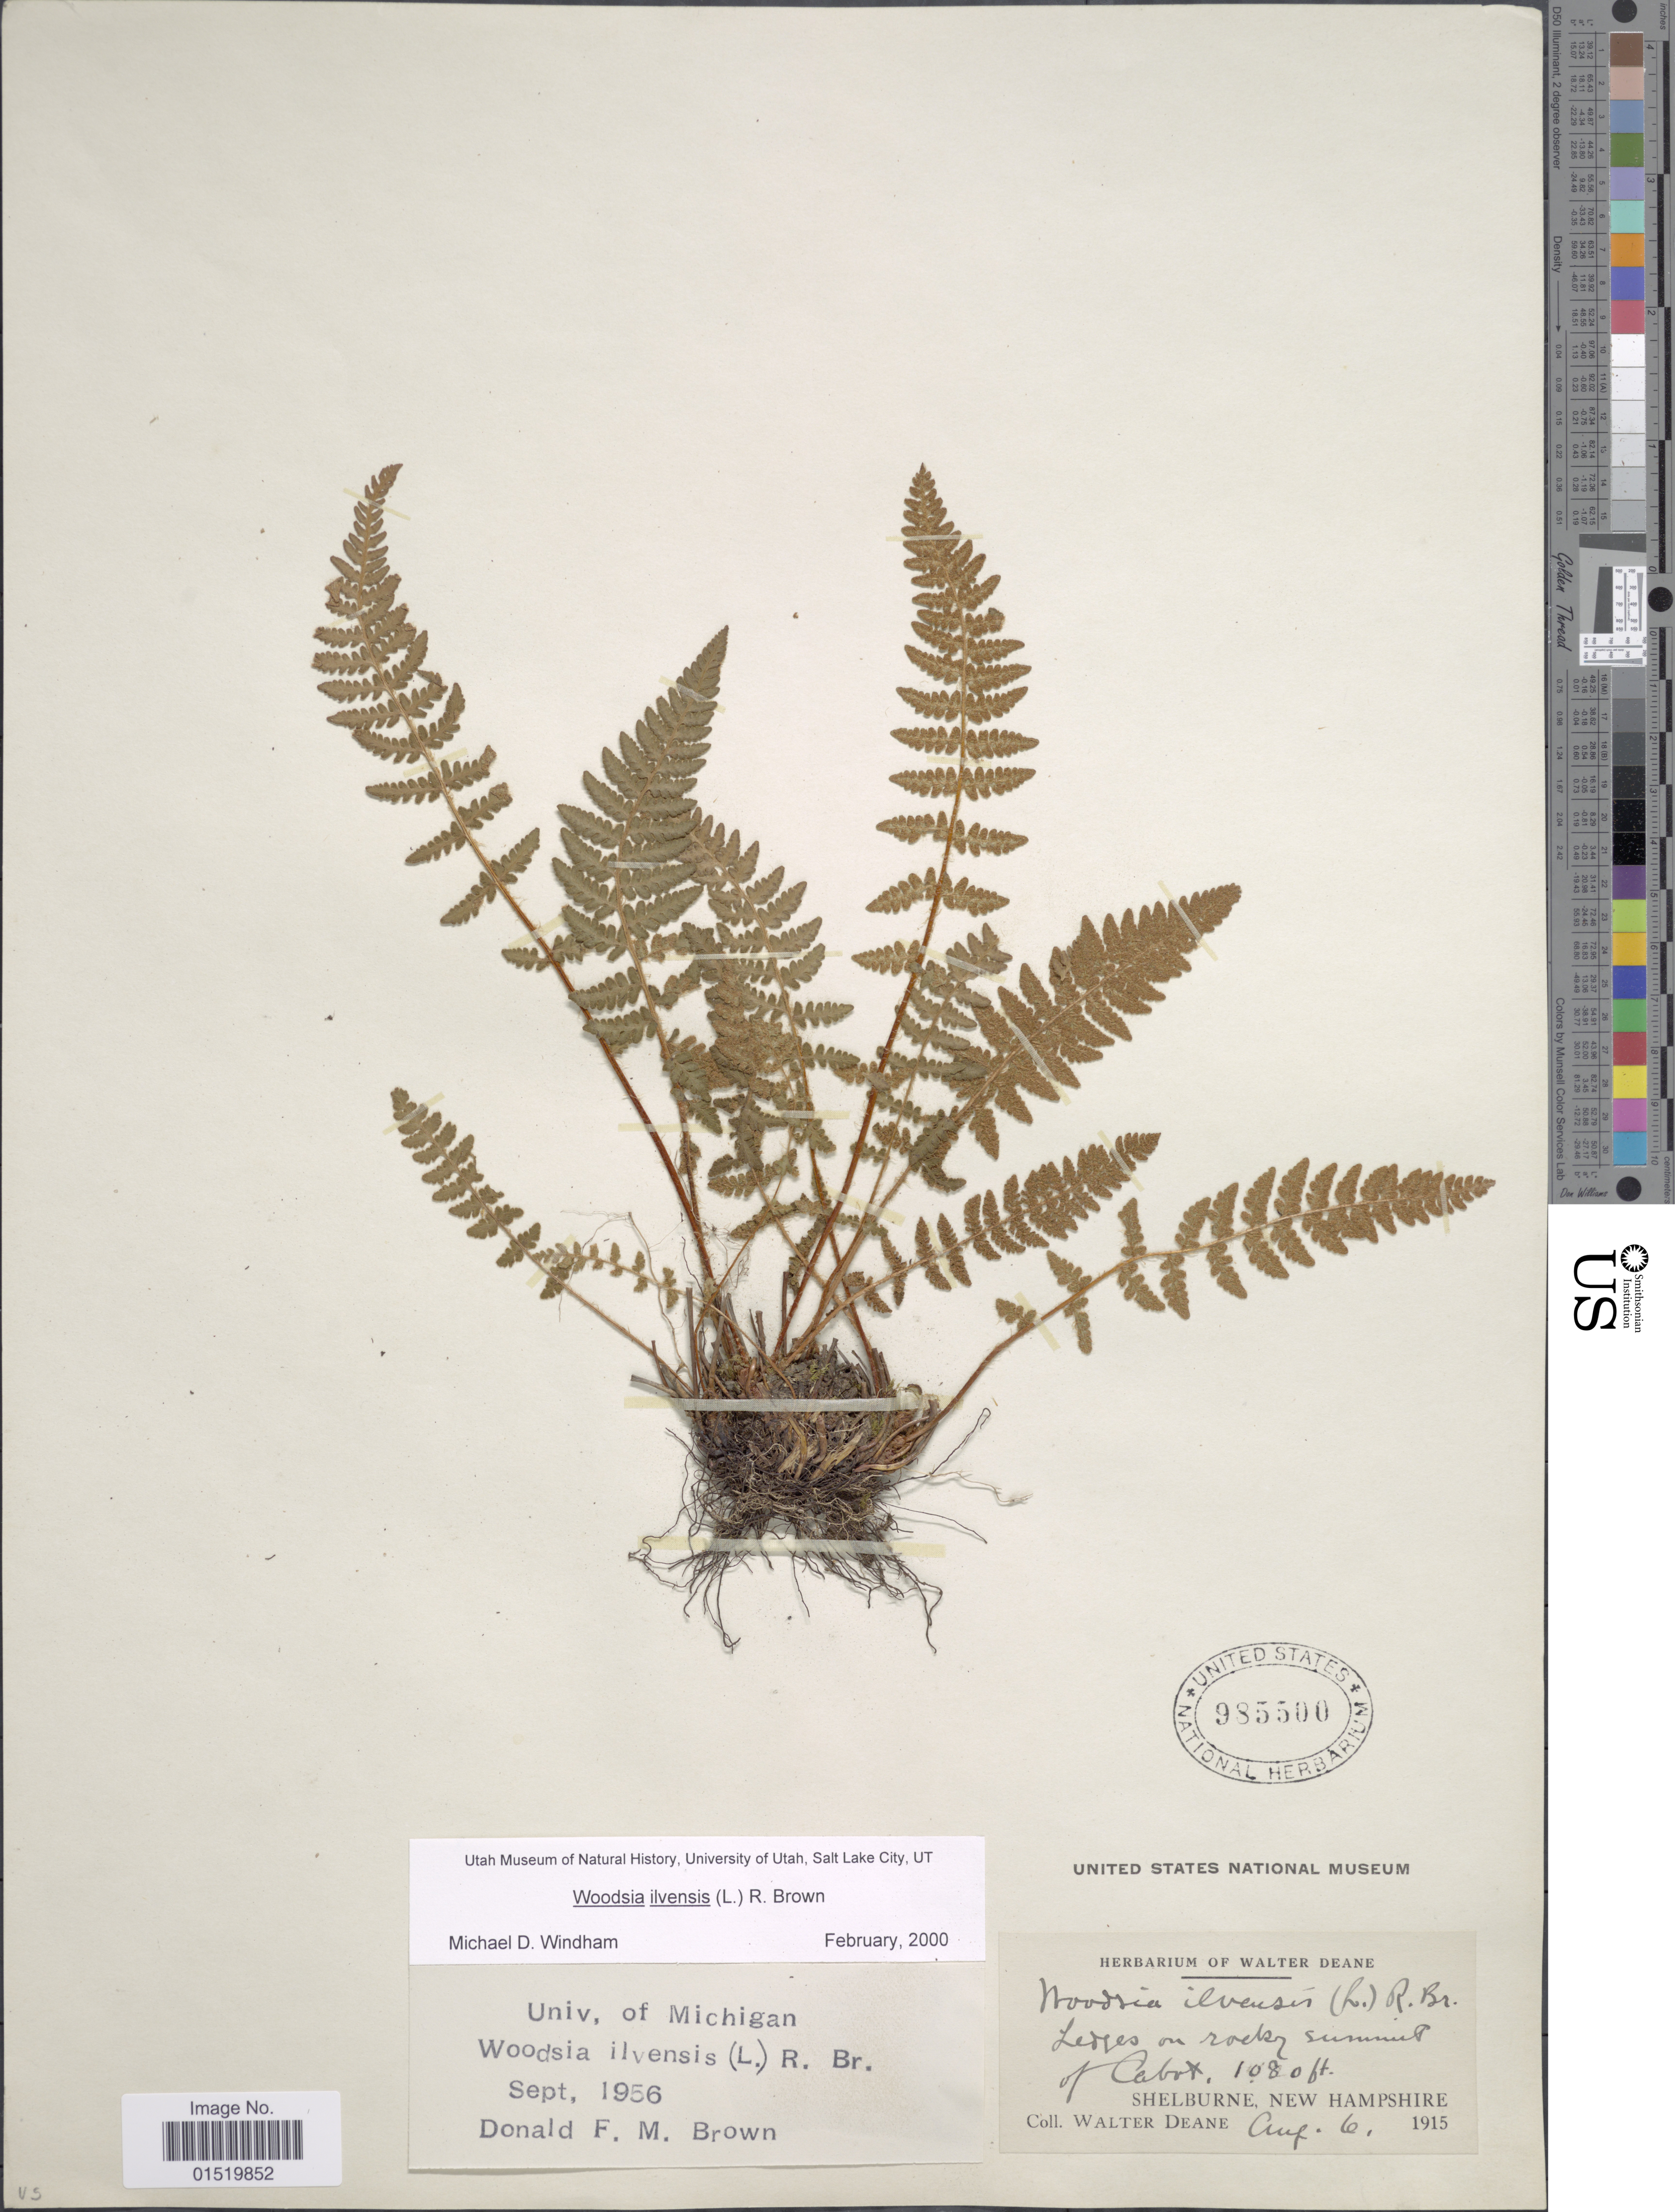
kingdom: Plantae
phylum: Tracheophyta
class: Polypodiopsida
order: Polypodiales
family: Woodsiaceae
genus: Woodsia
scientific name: Woodsia ilvensis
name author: (L.) R. Br.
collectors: W. Deane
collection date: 1915-08-06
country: United States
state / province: New Hampshire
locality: Ledges on rocky summit of Cabot, Shelburne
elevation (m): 329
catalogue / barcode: US 985500